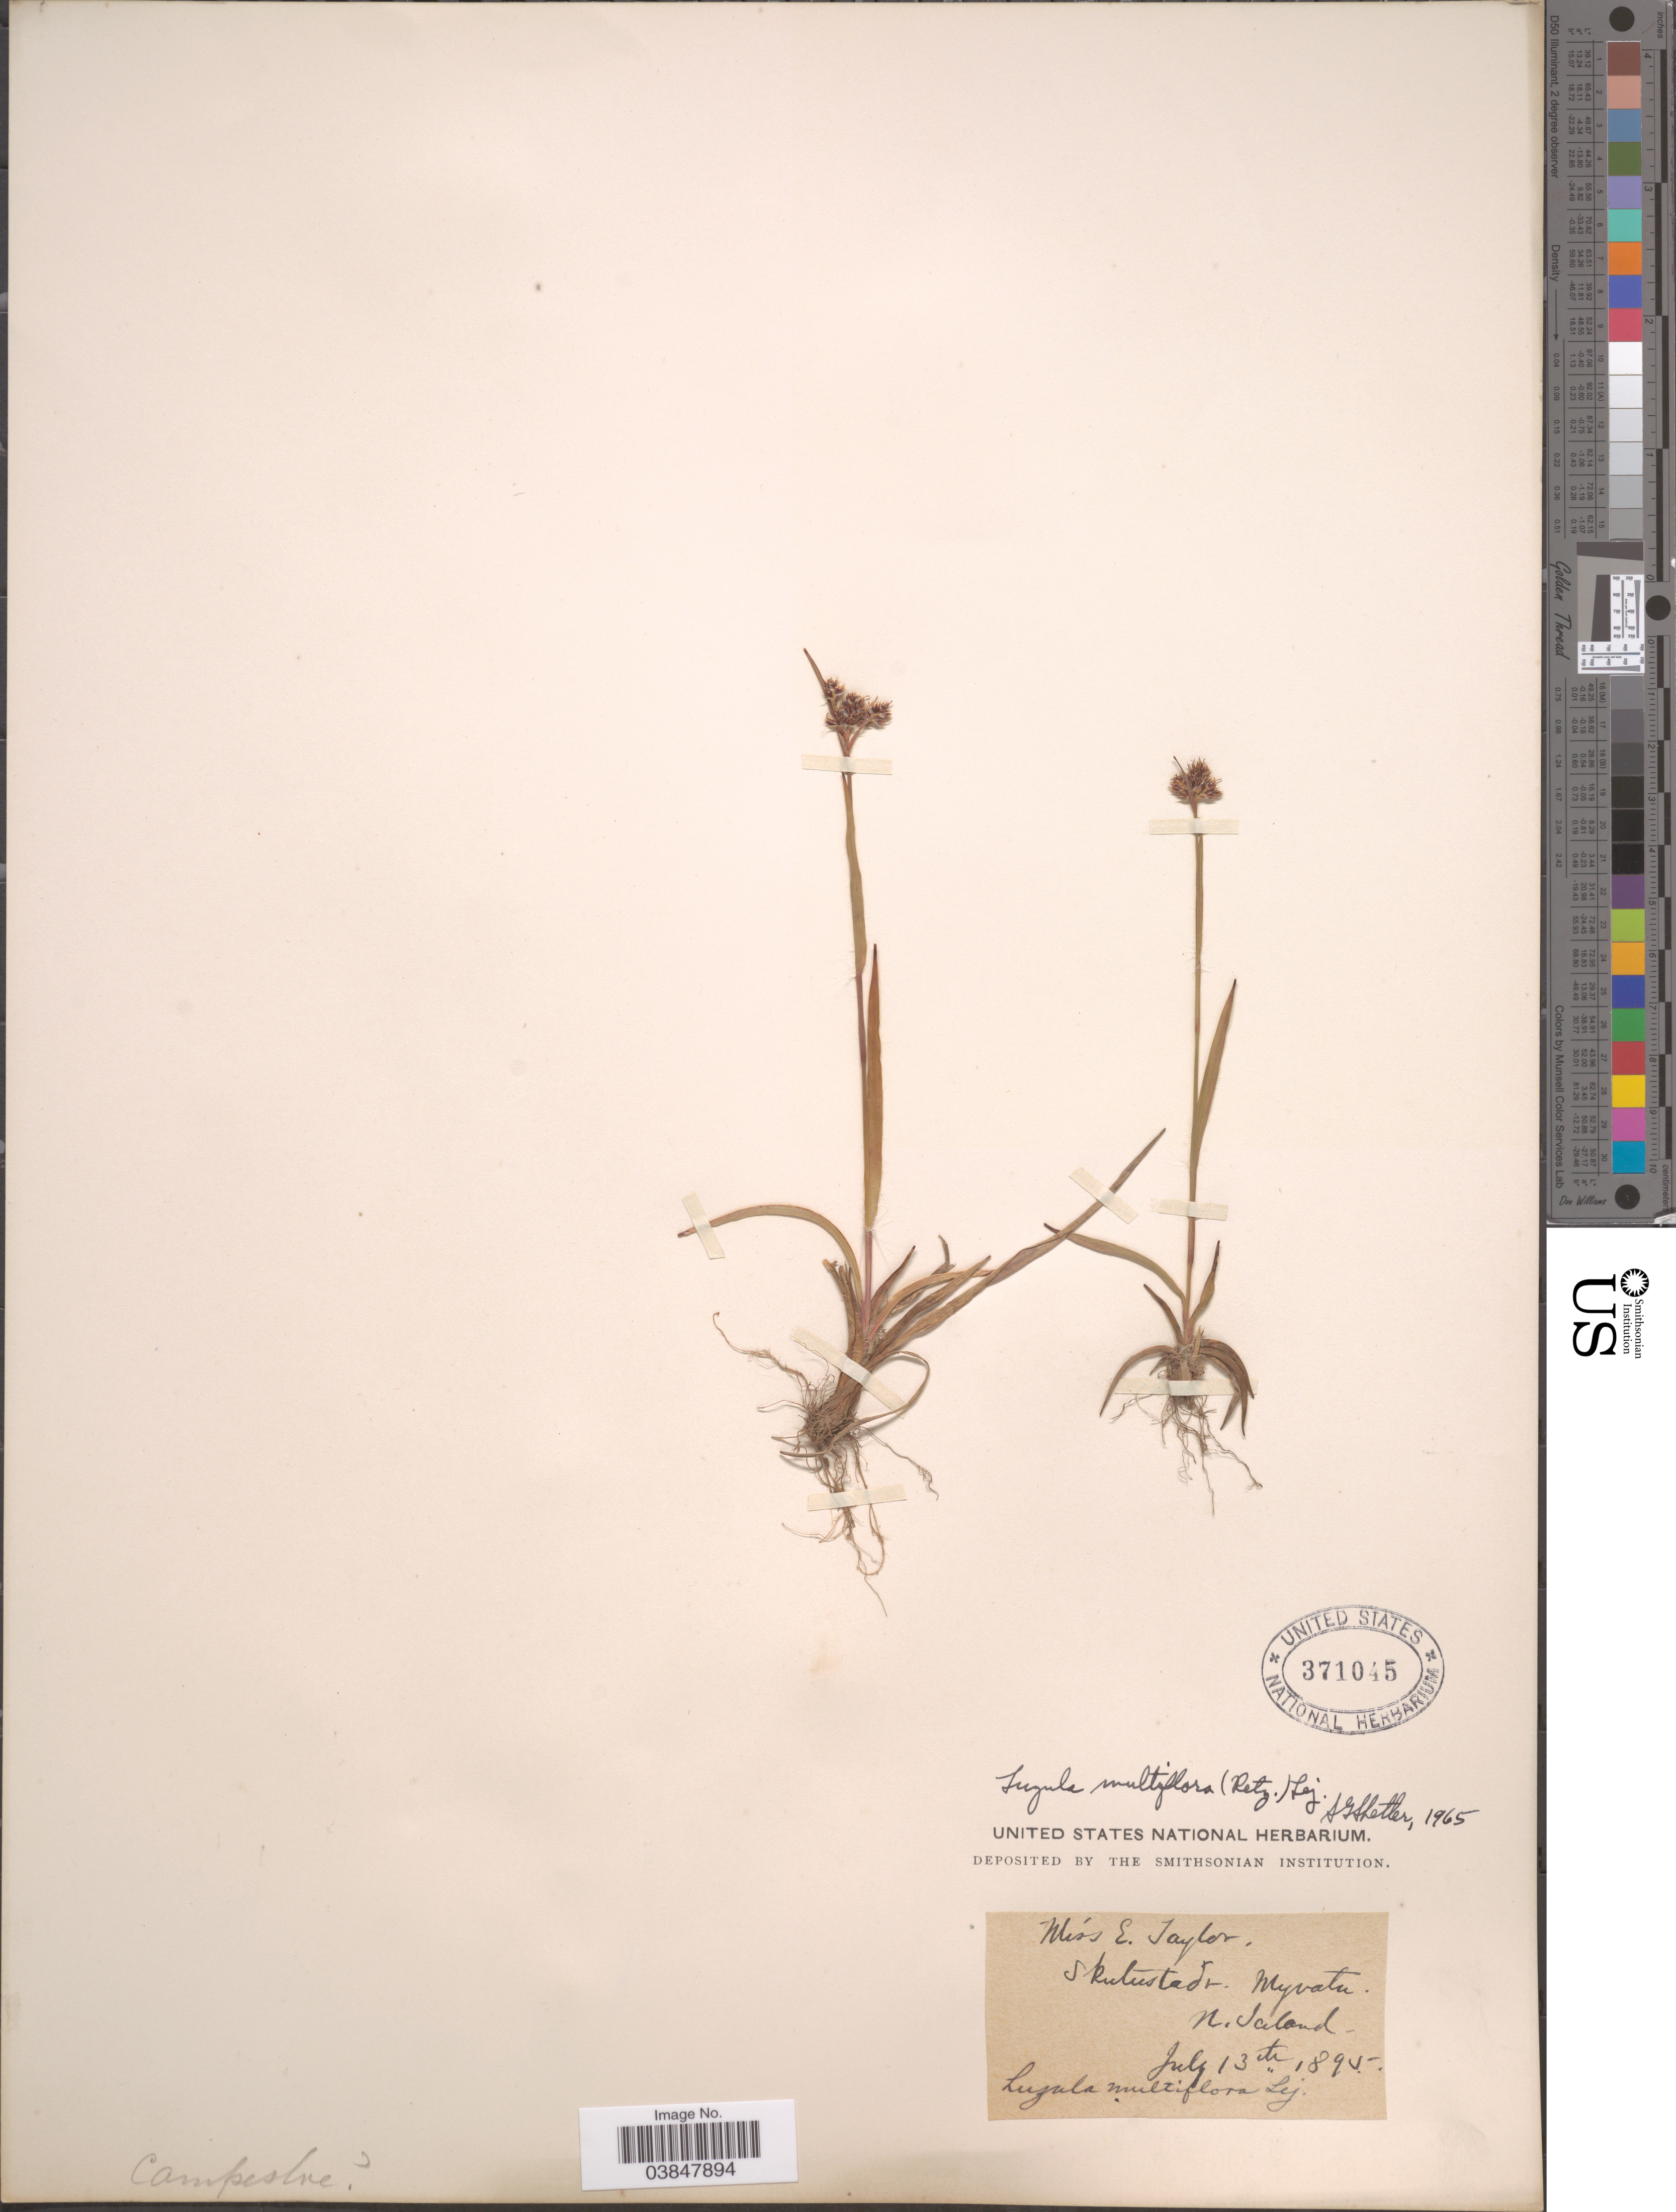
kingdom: Plantae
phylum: Tracheophyta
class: Liliopsida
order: Poales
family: Juncaceae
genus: Luzula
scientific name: Luzula multiflora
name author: (Ehrh.) Lej.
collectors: E. Taylor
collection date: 1895-07-13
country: Iceland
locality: Skulustade. Myvatn. N. Iceland.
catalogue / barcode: US 371045